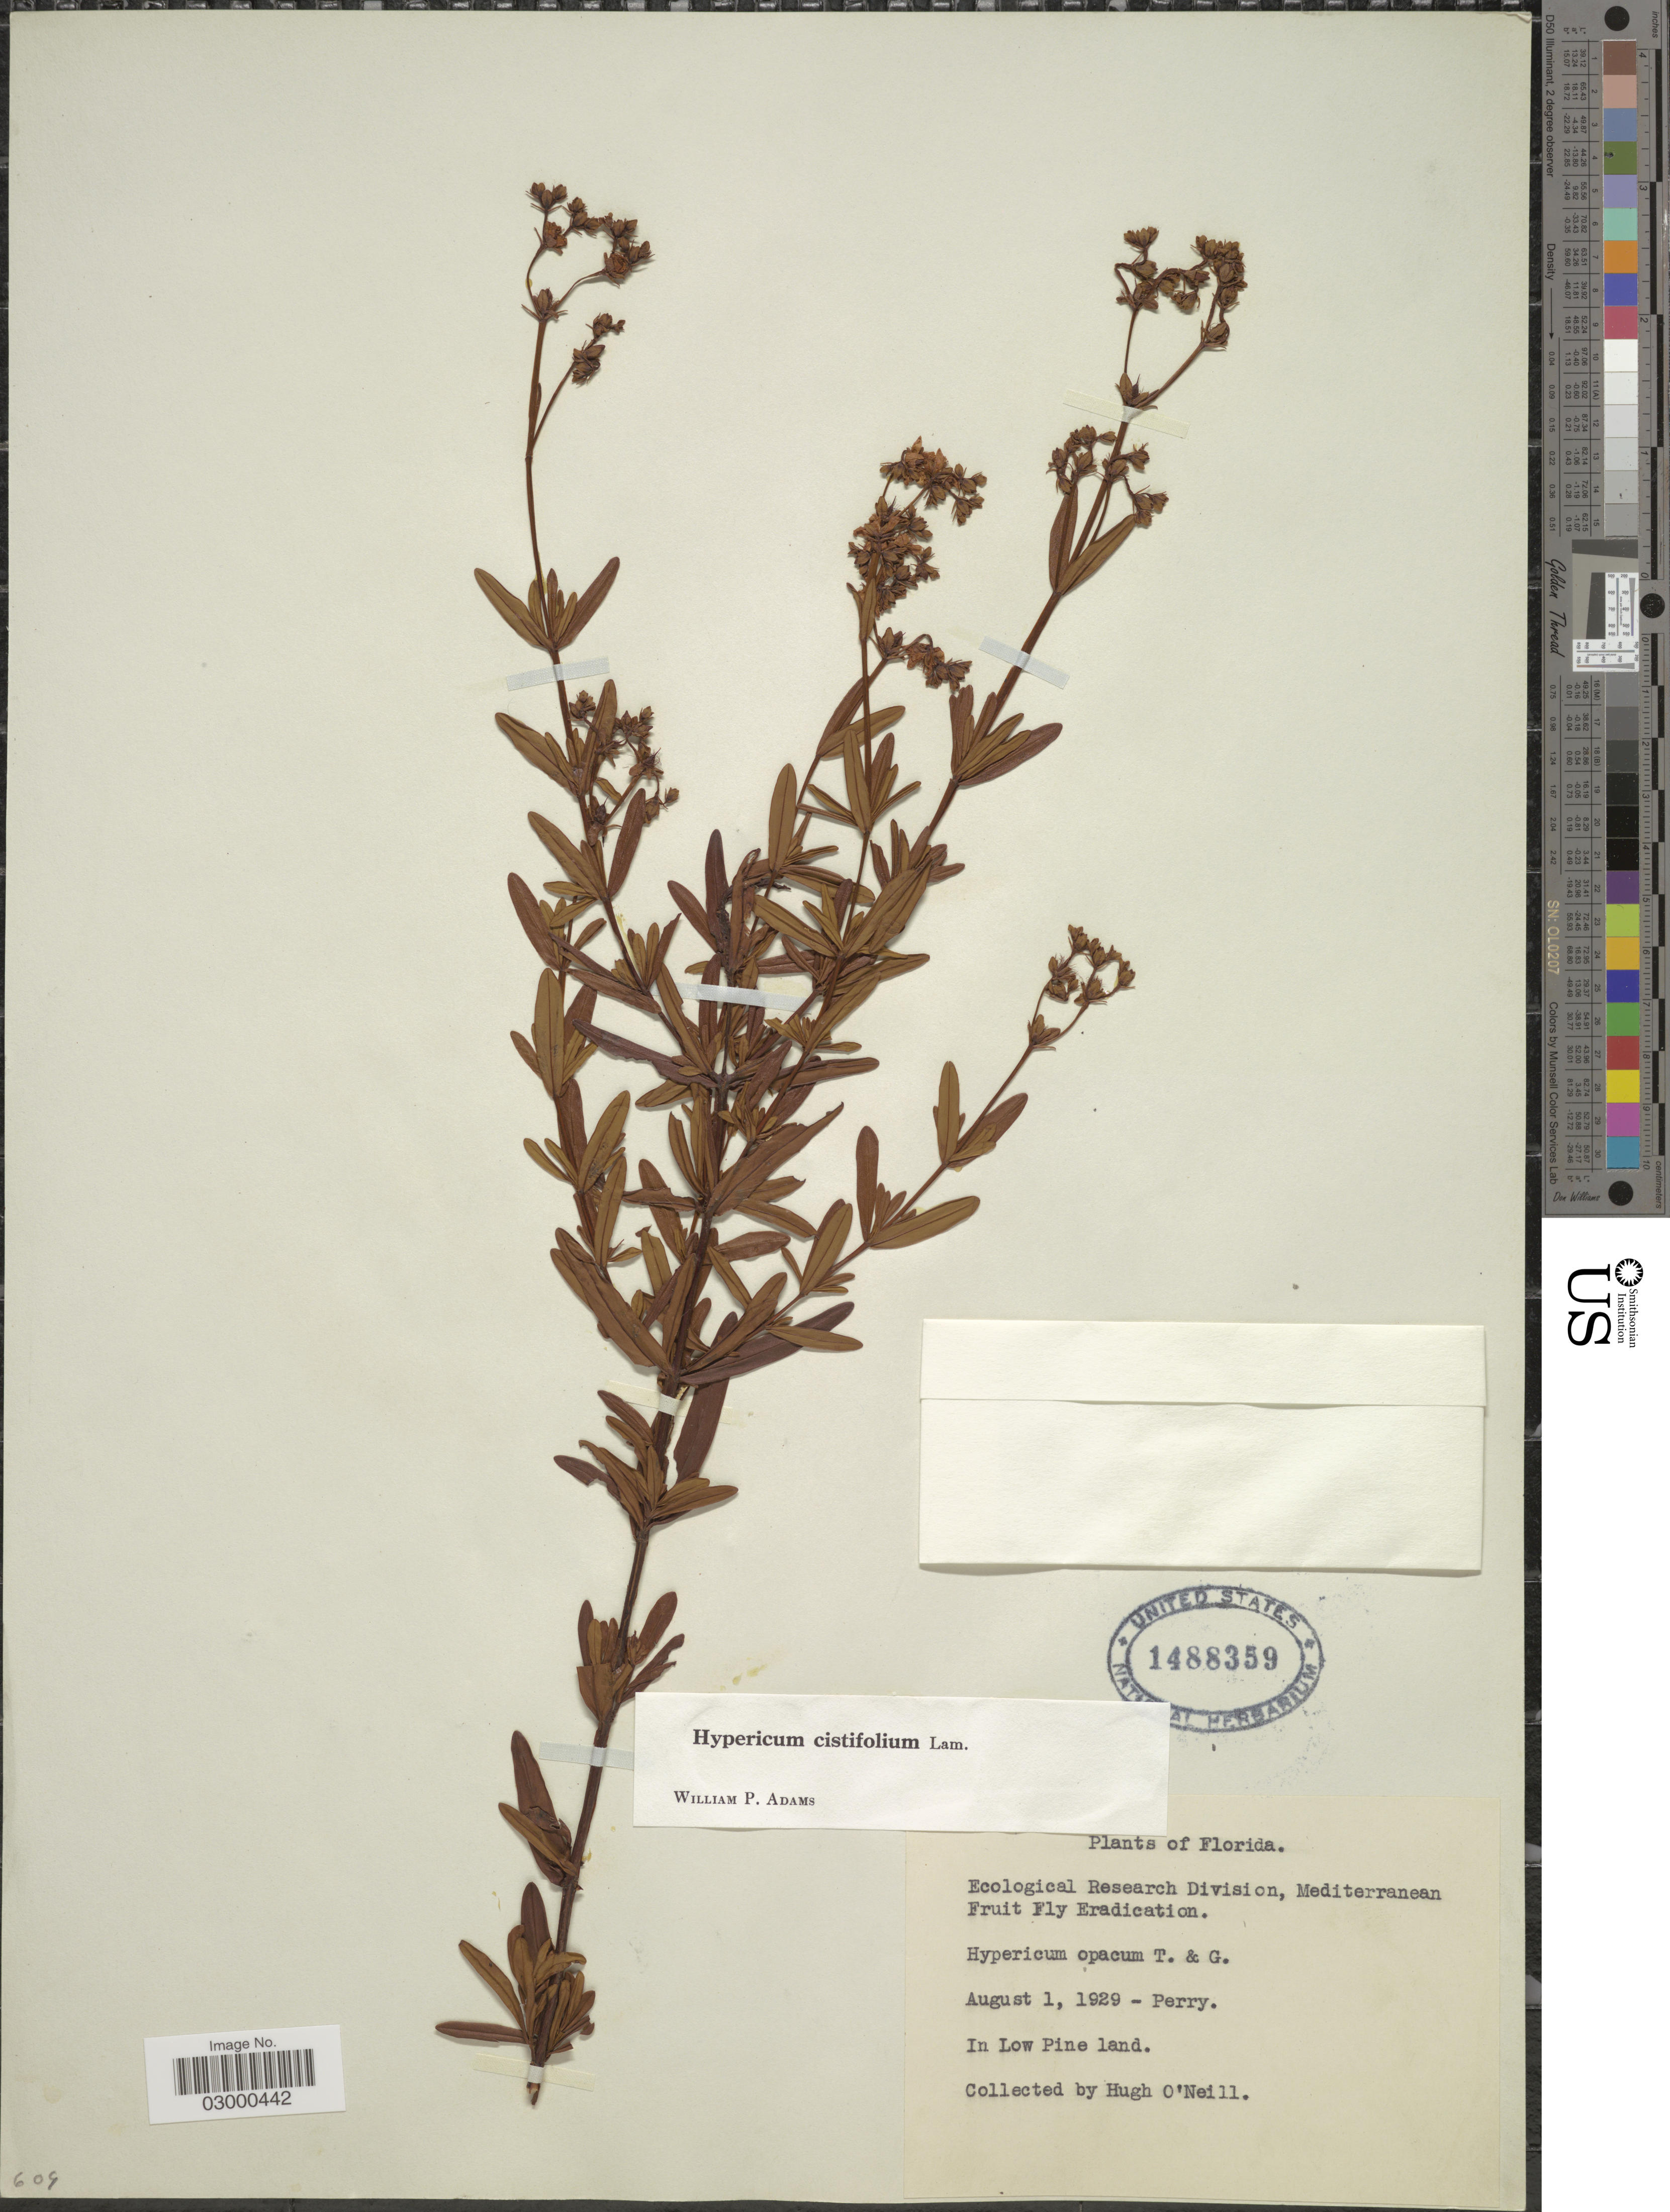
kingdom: Plantae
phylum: Tracheophyta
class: Magnoliopsida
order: Malpighiales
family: Hypericaceae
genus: Hypericum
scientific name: Hypericum cistifolium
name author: Lam.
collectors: H. O'Neill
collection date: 1929-08-01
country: United States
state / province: Florida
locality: Perry.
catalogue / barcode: US 1488359